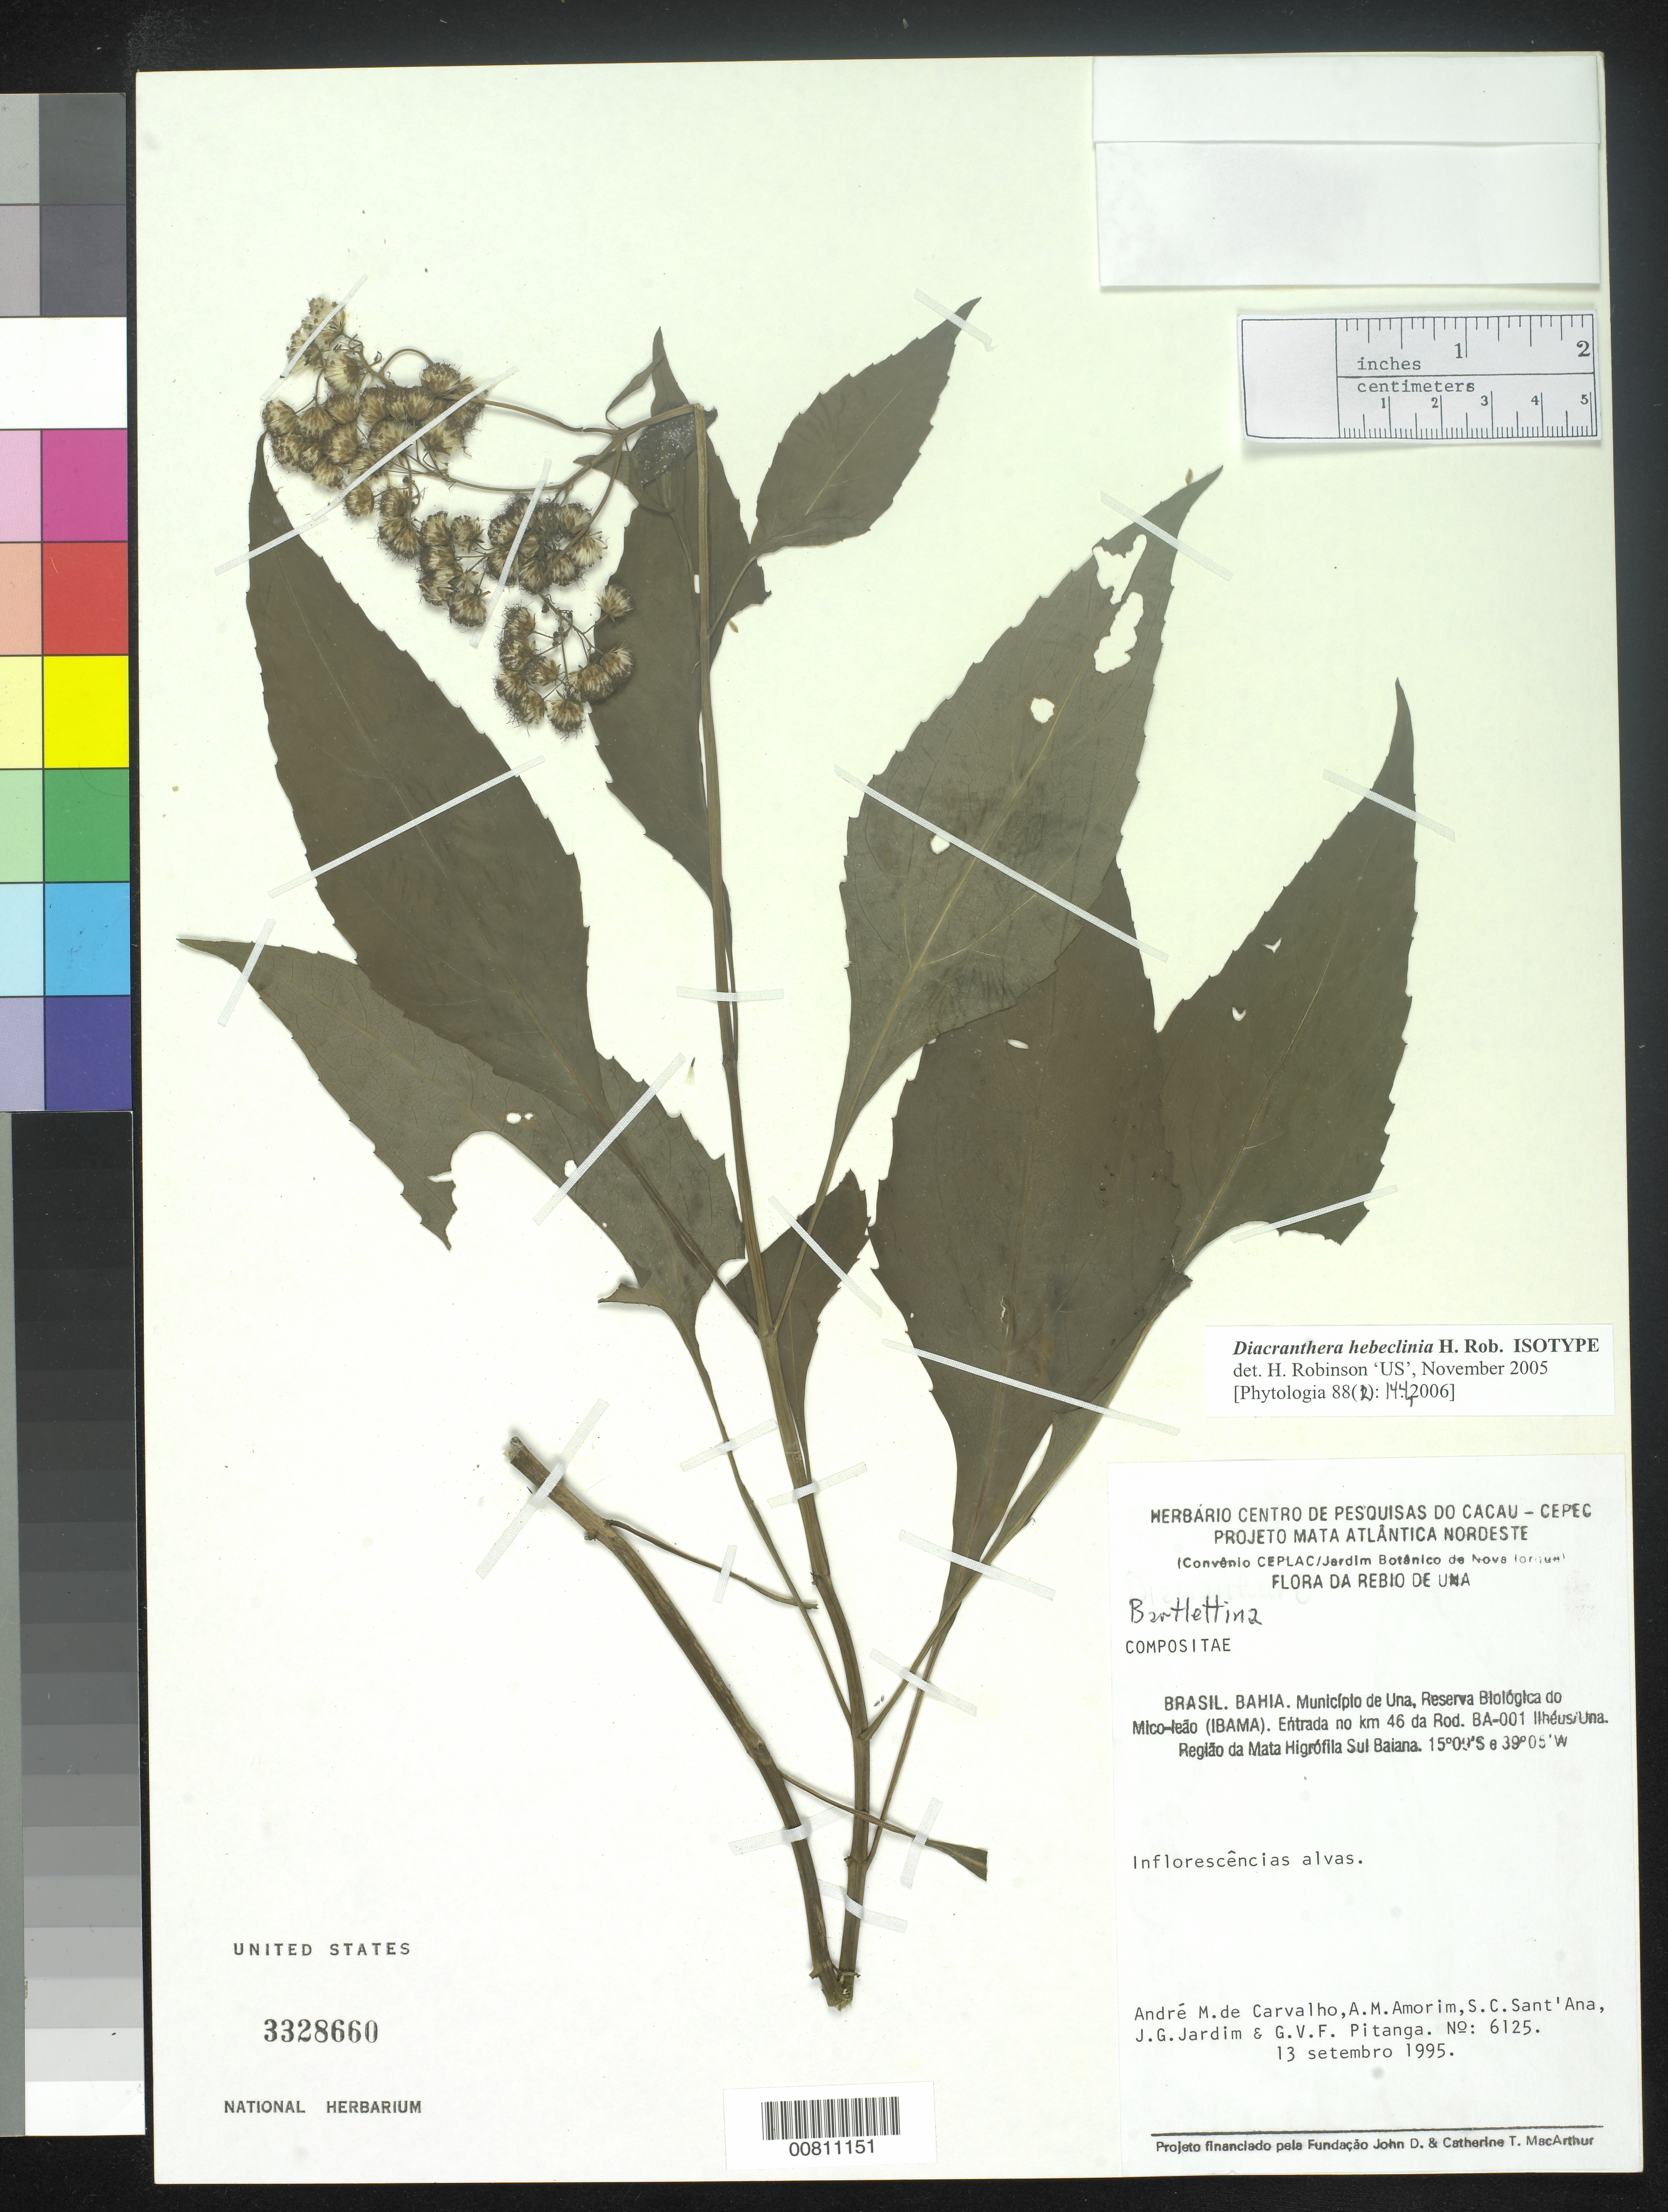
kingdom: Plantae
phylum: Tracheophyta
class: Magnoliopsida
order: Asterales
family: Asteraceae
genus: Diacranthera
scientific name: Diacranthera hebeclinia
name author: H. Rob.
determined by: Robinson, Harold E., (US)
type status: Isotype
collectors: A. M. Carvalho, A. M. Amorim, S. C. Sant'Ana, J. Jardim & G. V. Pitanga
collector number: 6125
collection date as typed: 13 Sep 1995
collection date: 1995-09-13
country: Brazil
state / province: Bahia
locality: Bahia, Município de Una, Reserva Biológica do Mico-Leão (IBAMA). Entrada no km 46 da Rod. BA-001 Ilhéus/Una.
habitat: Região da Mata Higrófila Sul Baiana.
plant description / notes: Holotype deposited at CEPEC.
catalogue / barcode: US 3328660